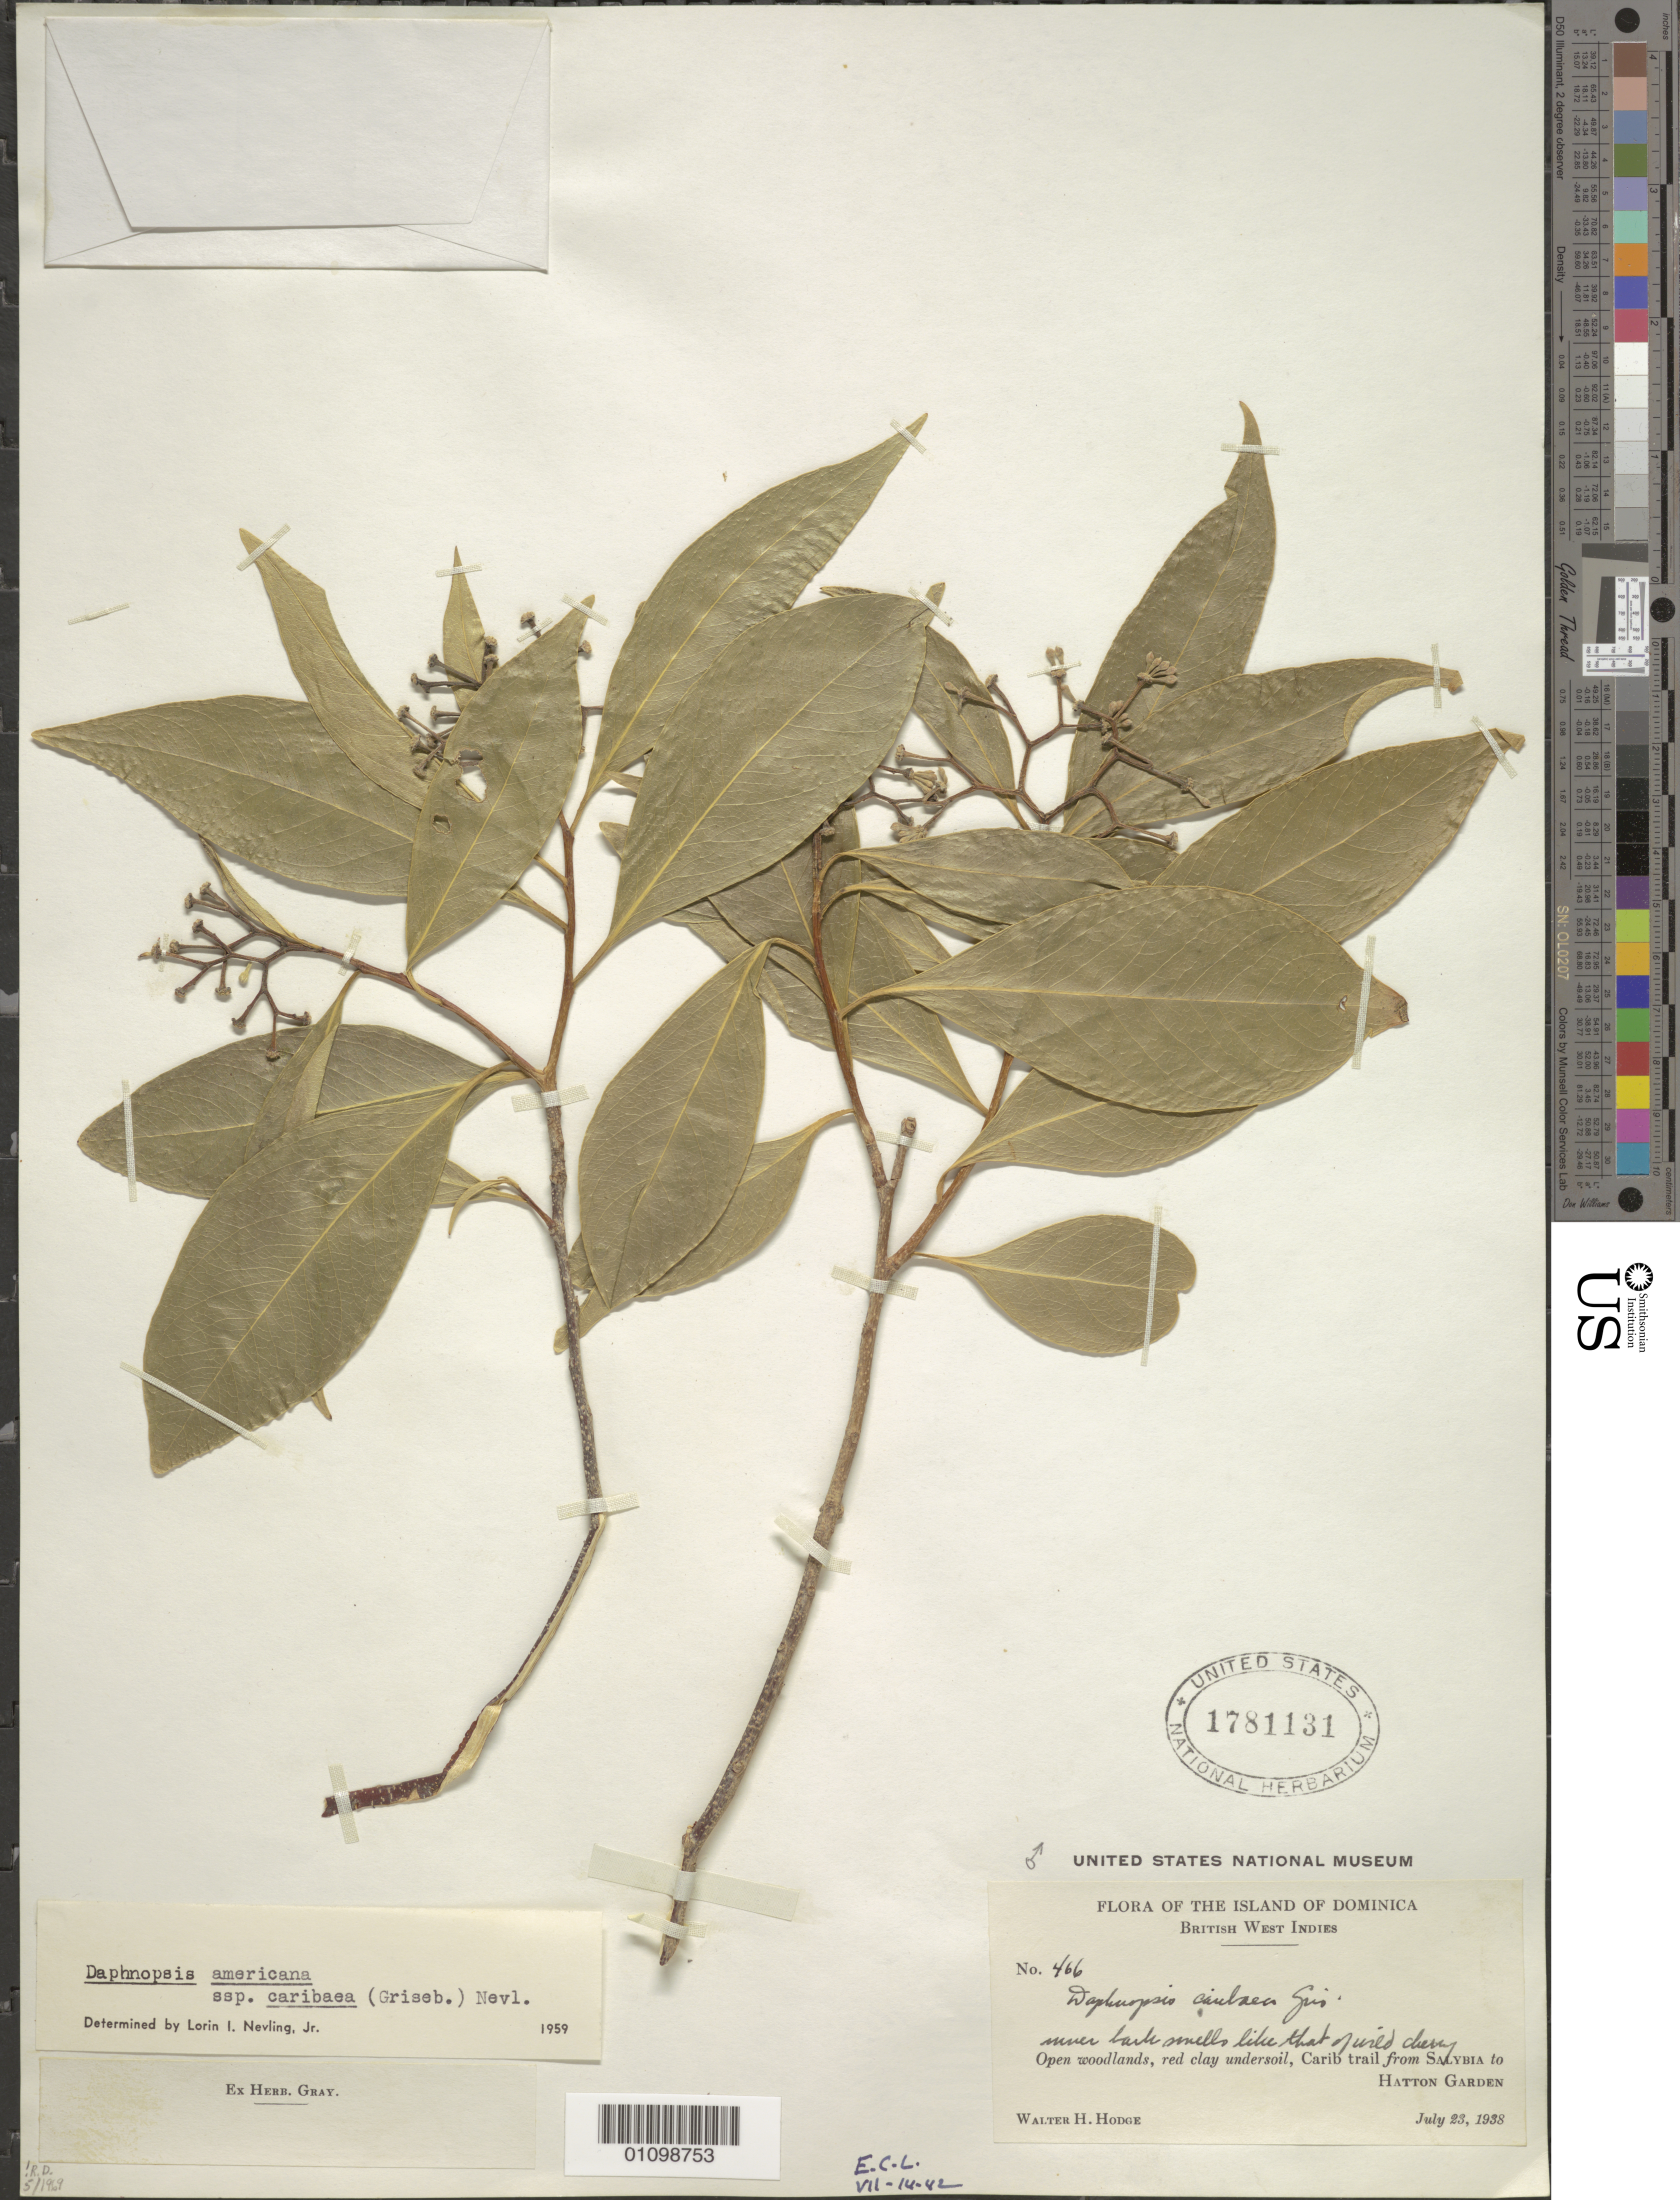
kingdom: Plantae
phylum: Tracheophyta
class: Magnoliopsida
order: Malvales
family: Thymelaeaceae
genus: Daphnopsis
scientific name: Daphnopsis americana subsp. caribaea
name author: (Griseb.) Nevling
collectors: W. Hodge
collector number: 466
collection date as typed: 23 Jul 1938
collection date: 1938-07-23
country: Dominica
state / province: St. David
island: Dominica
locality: Open woodlands, red clay undersoil, Carib trail from Salybia to Hatton Garden.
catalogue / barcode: US 1781131